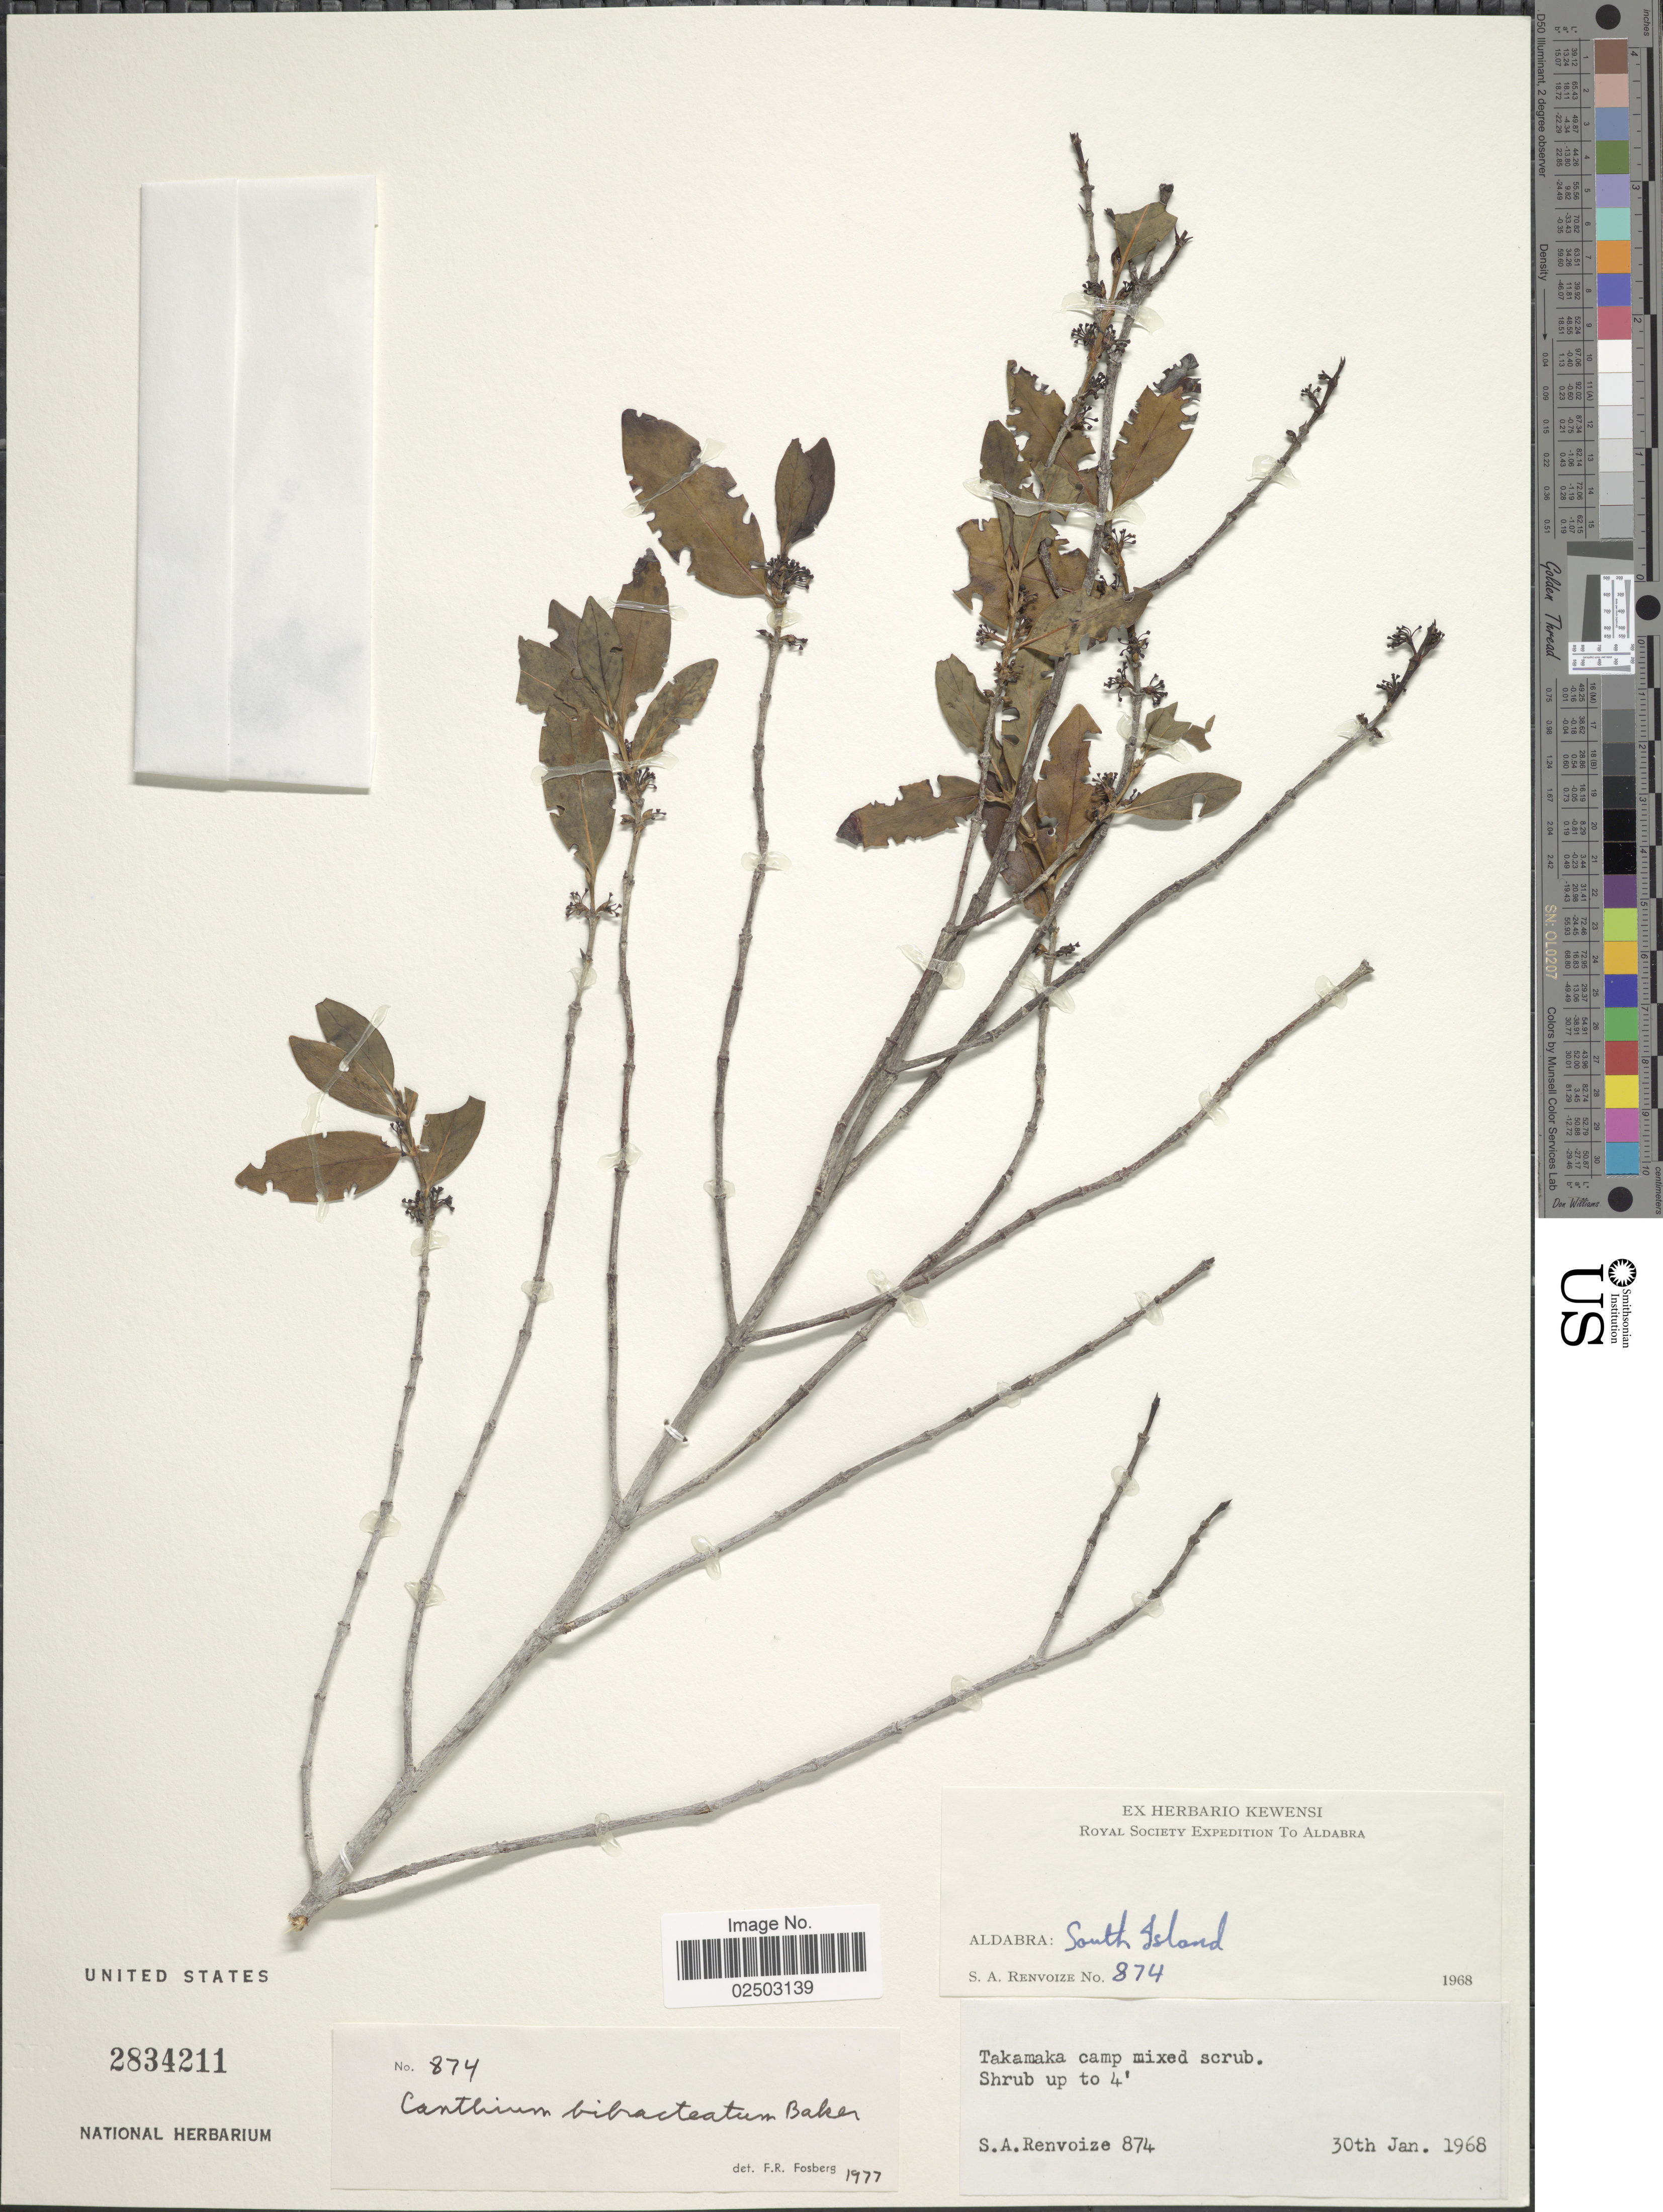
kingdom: Plantae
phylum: Tracheophyta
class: Magnoliopsida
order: Gentianales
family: Rubiaceae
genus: Canthium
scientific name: Canthium bibracteatum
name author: (Baker) Hiern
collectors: S. A. Renvoize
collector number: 874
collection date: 1968-01-30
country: Seychelles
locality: Aldabra: South Island, Takamaka Camp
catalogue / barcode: US 2834211